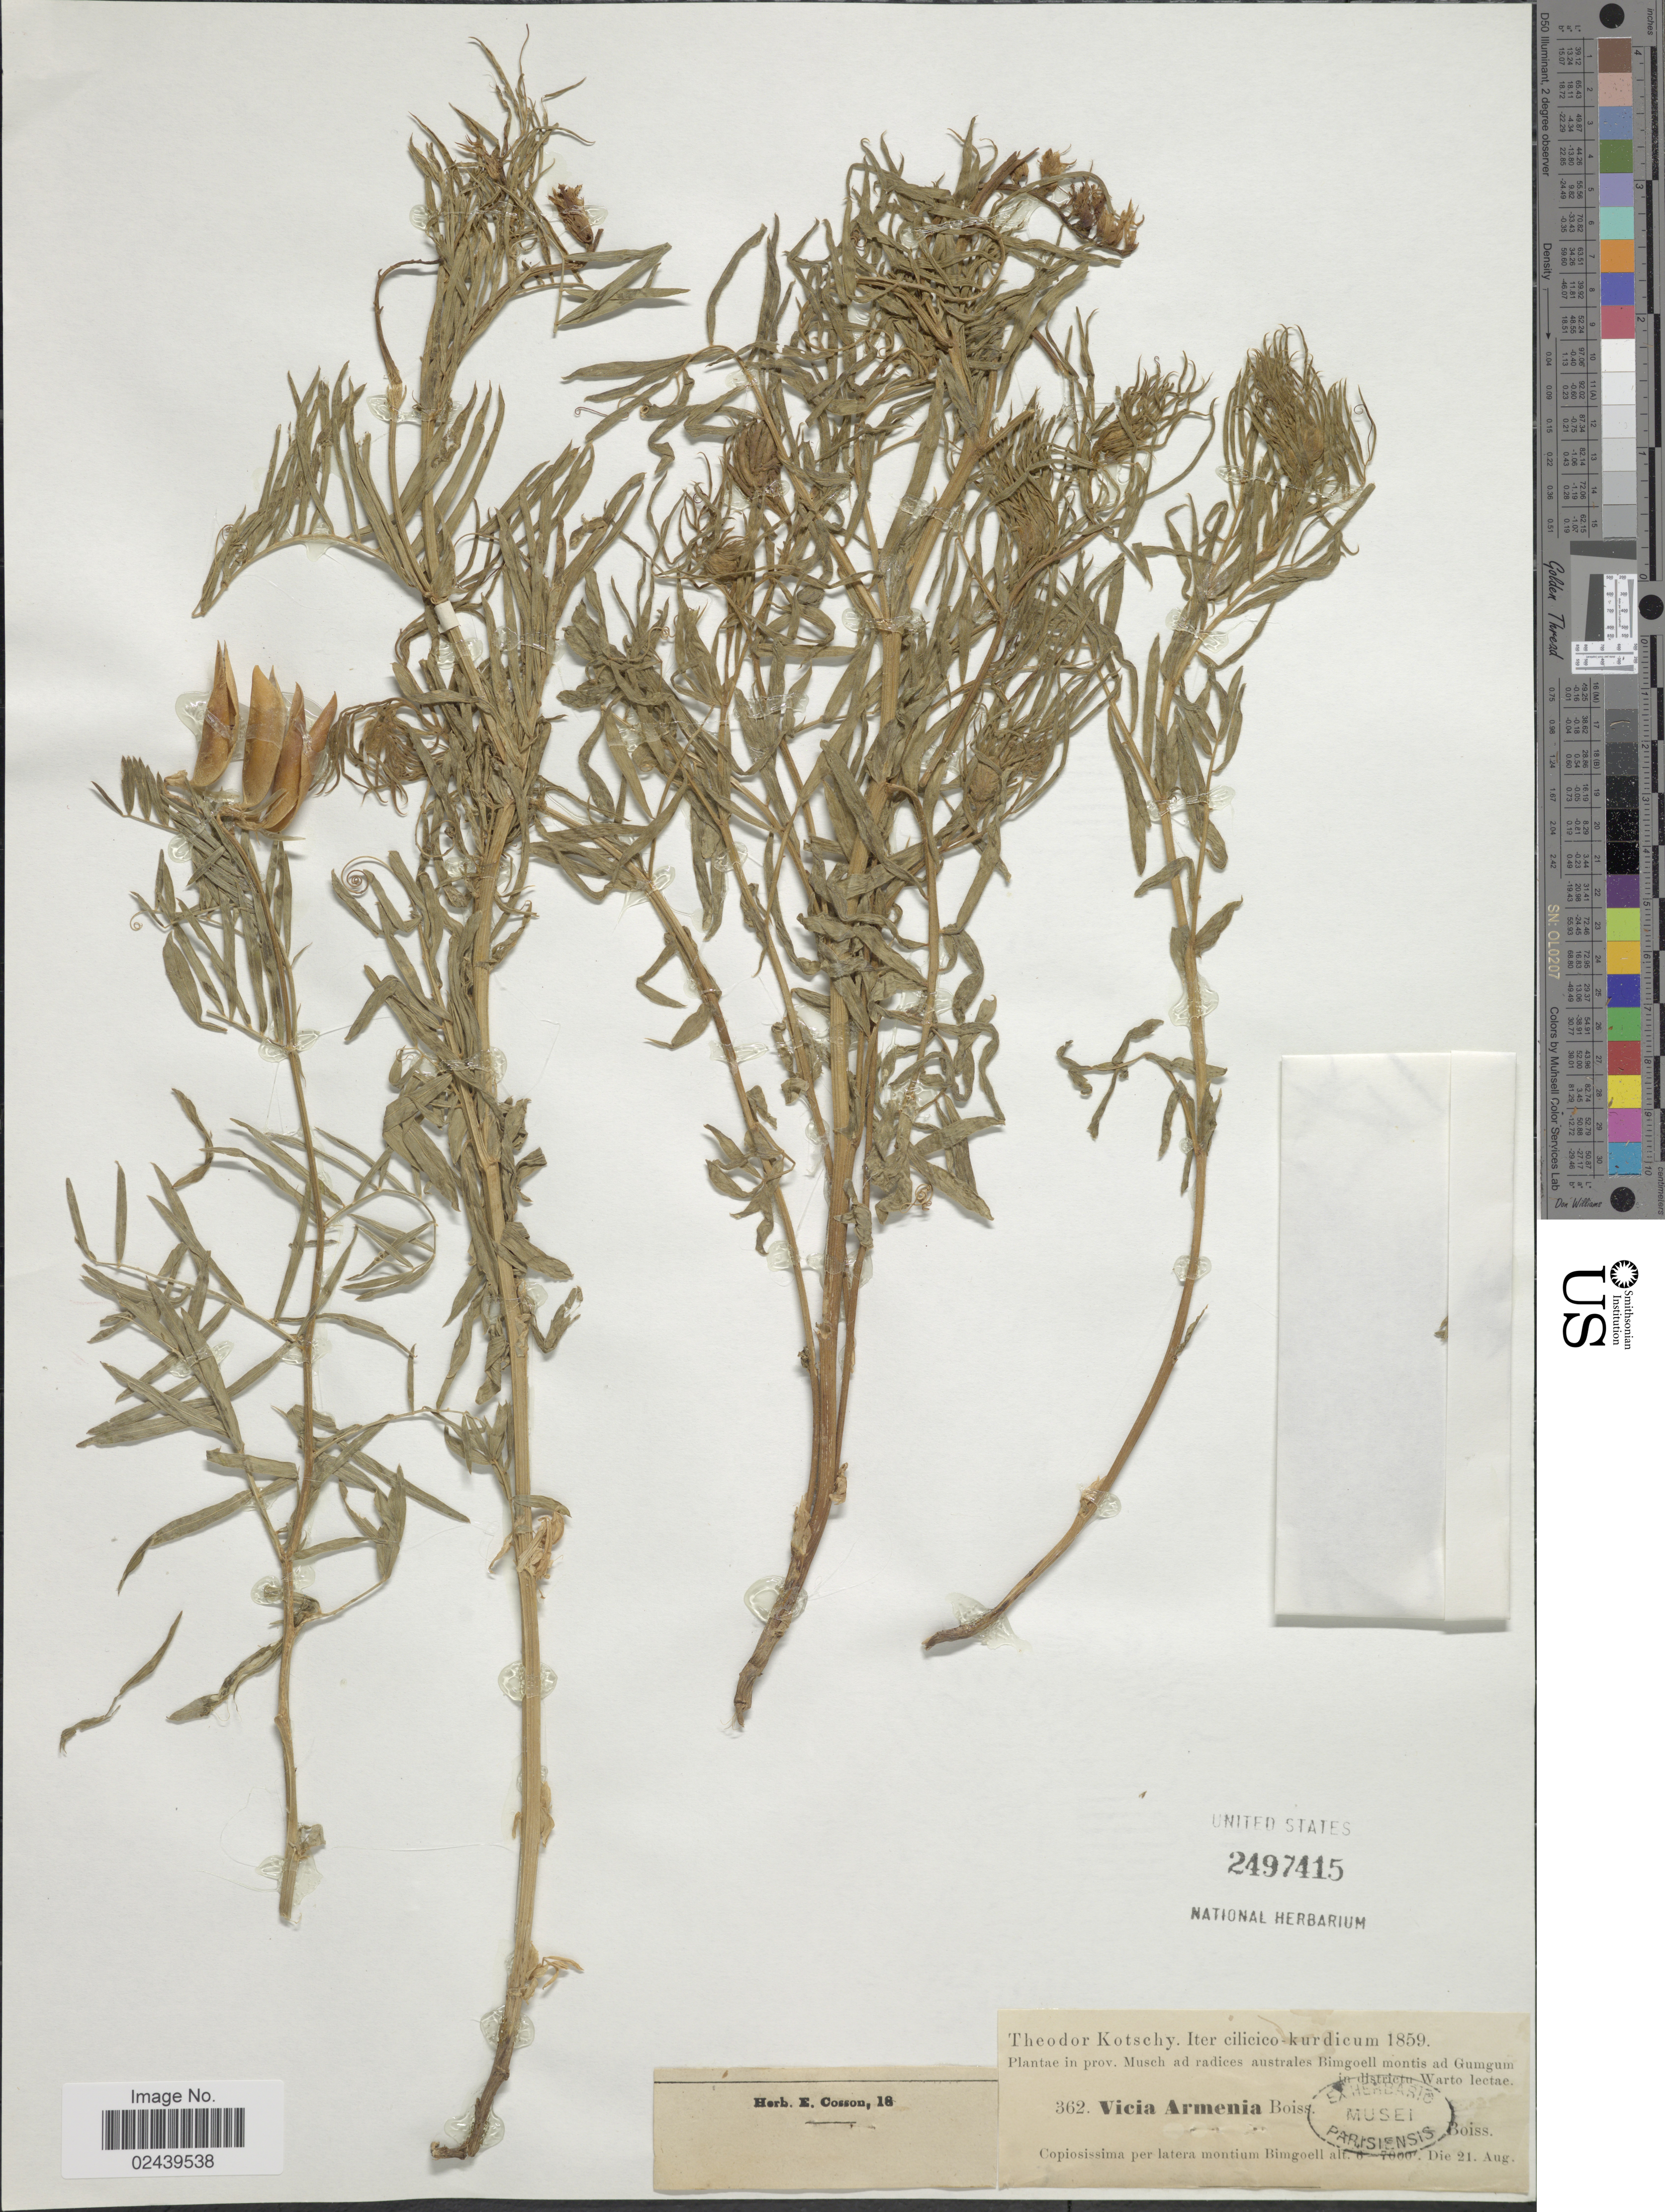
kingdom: Plantae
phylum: Tracheophyta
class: Magnoliopsida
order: Fabales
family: Fabaceae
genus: Vicia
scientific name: Vicia armena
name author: Boiss.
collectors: K. G. Kotschy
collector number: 362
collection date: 1859-08-21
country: Turkey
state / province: Mus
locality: Iter cilicico-kurdicum, Copiosissima per latera montium Bimgoell, Plantae in prov. Musch ad radices australes Bimgoell montis ad Gumgum in districtu Warto lectae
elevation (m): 1829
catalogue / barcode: US 2497415